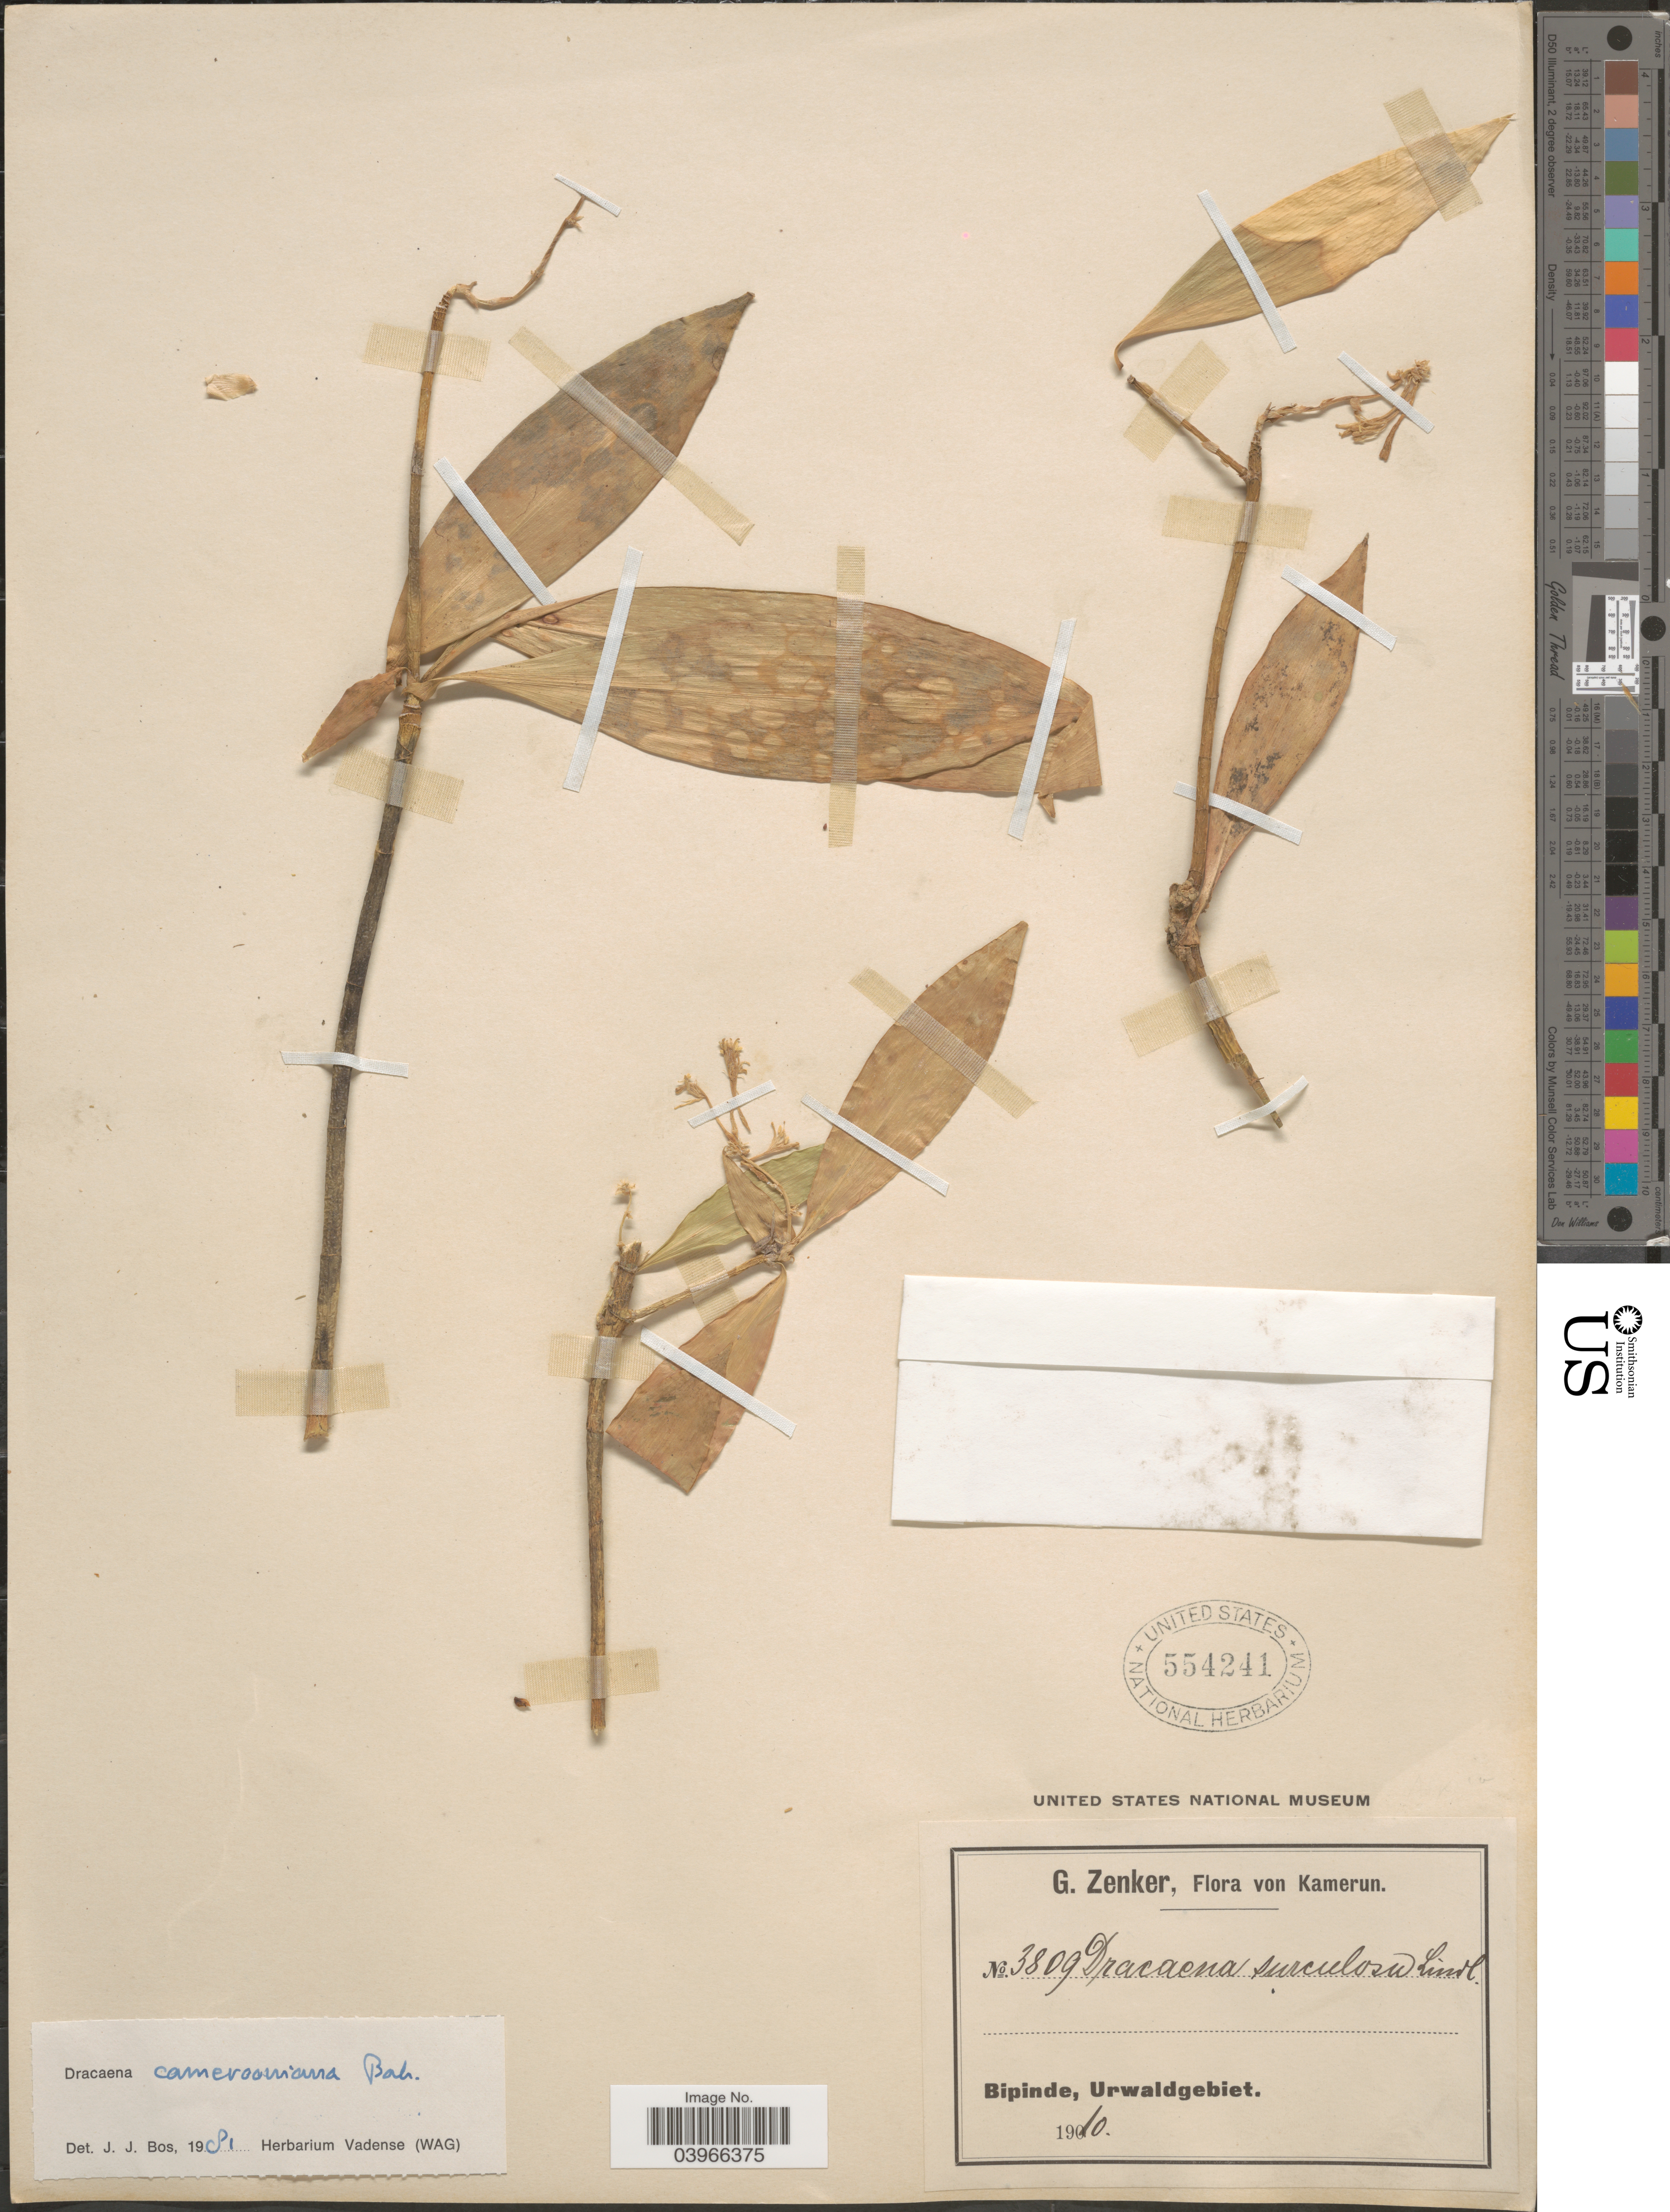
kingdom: Plantae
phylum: Tracheophyta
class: Liliopsida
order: Asparagales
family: Asparagaceae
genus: Dracaena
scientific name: Dracaena camerooniana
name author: Baker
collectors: G. A. Zenker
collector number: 3809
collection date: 1910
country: Cameroon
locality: Kamerun. Bipinde, Urwaldgebiet.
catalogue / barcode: US 554241